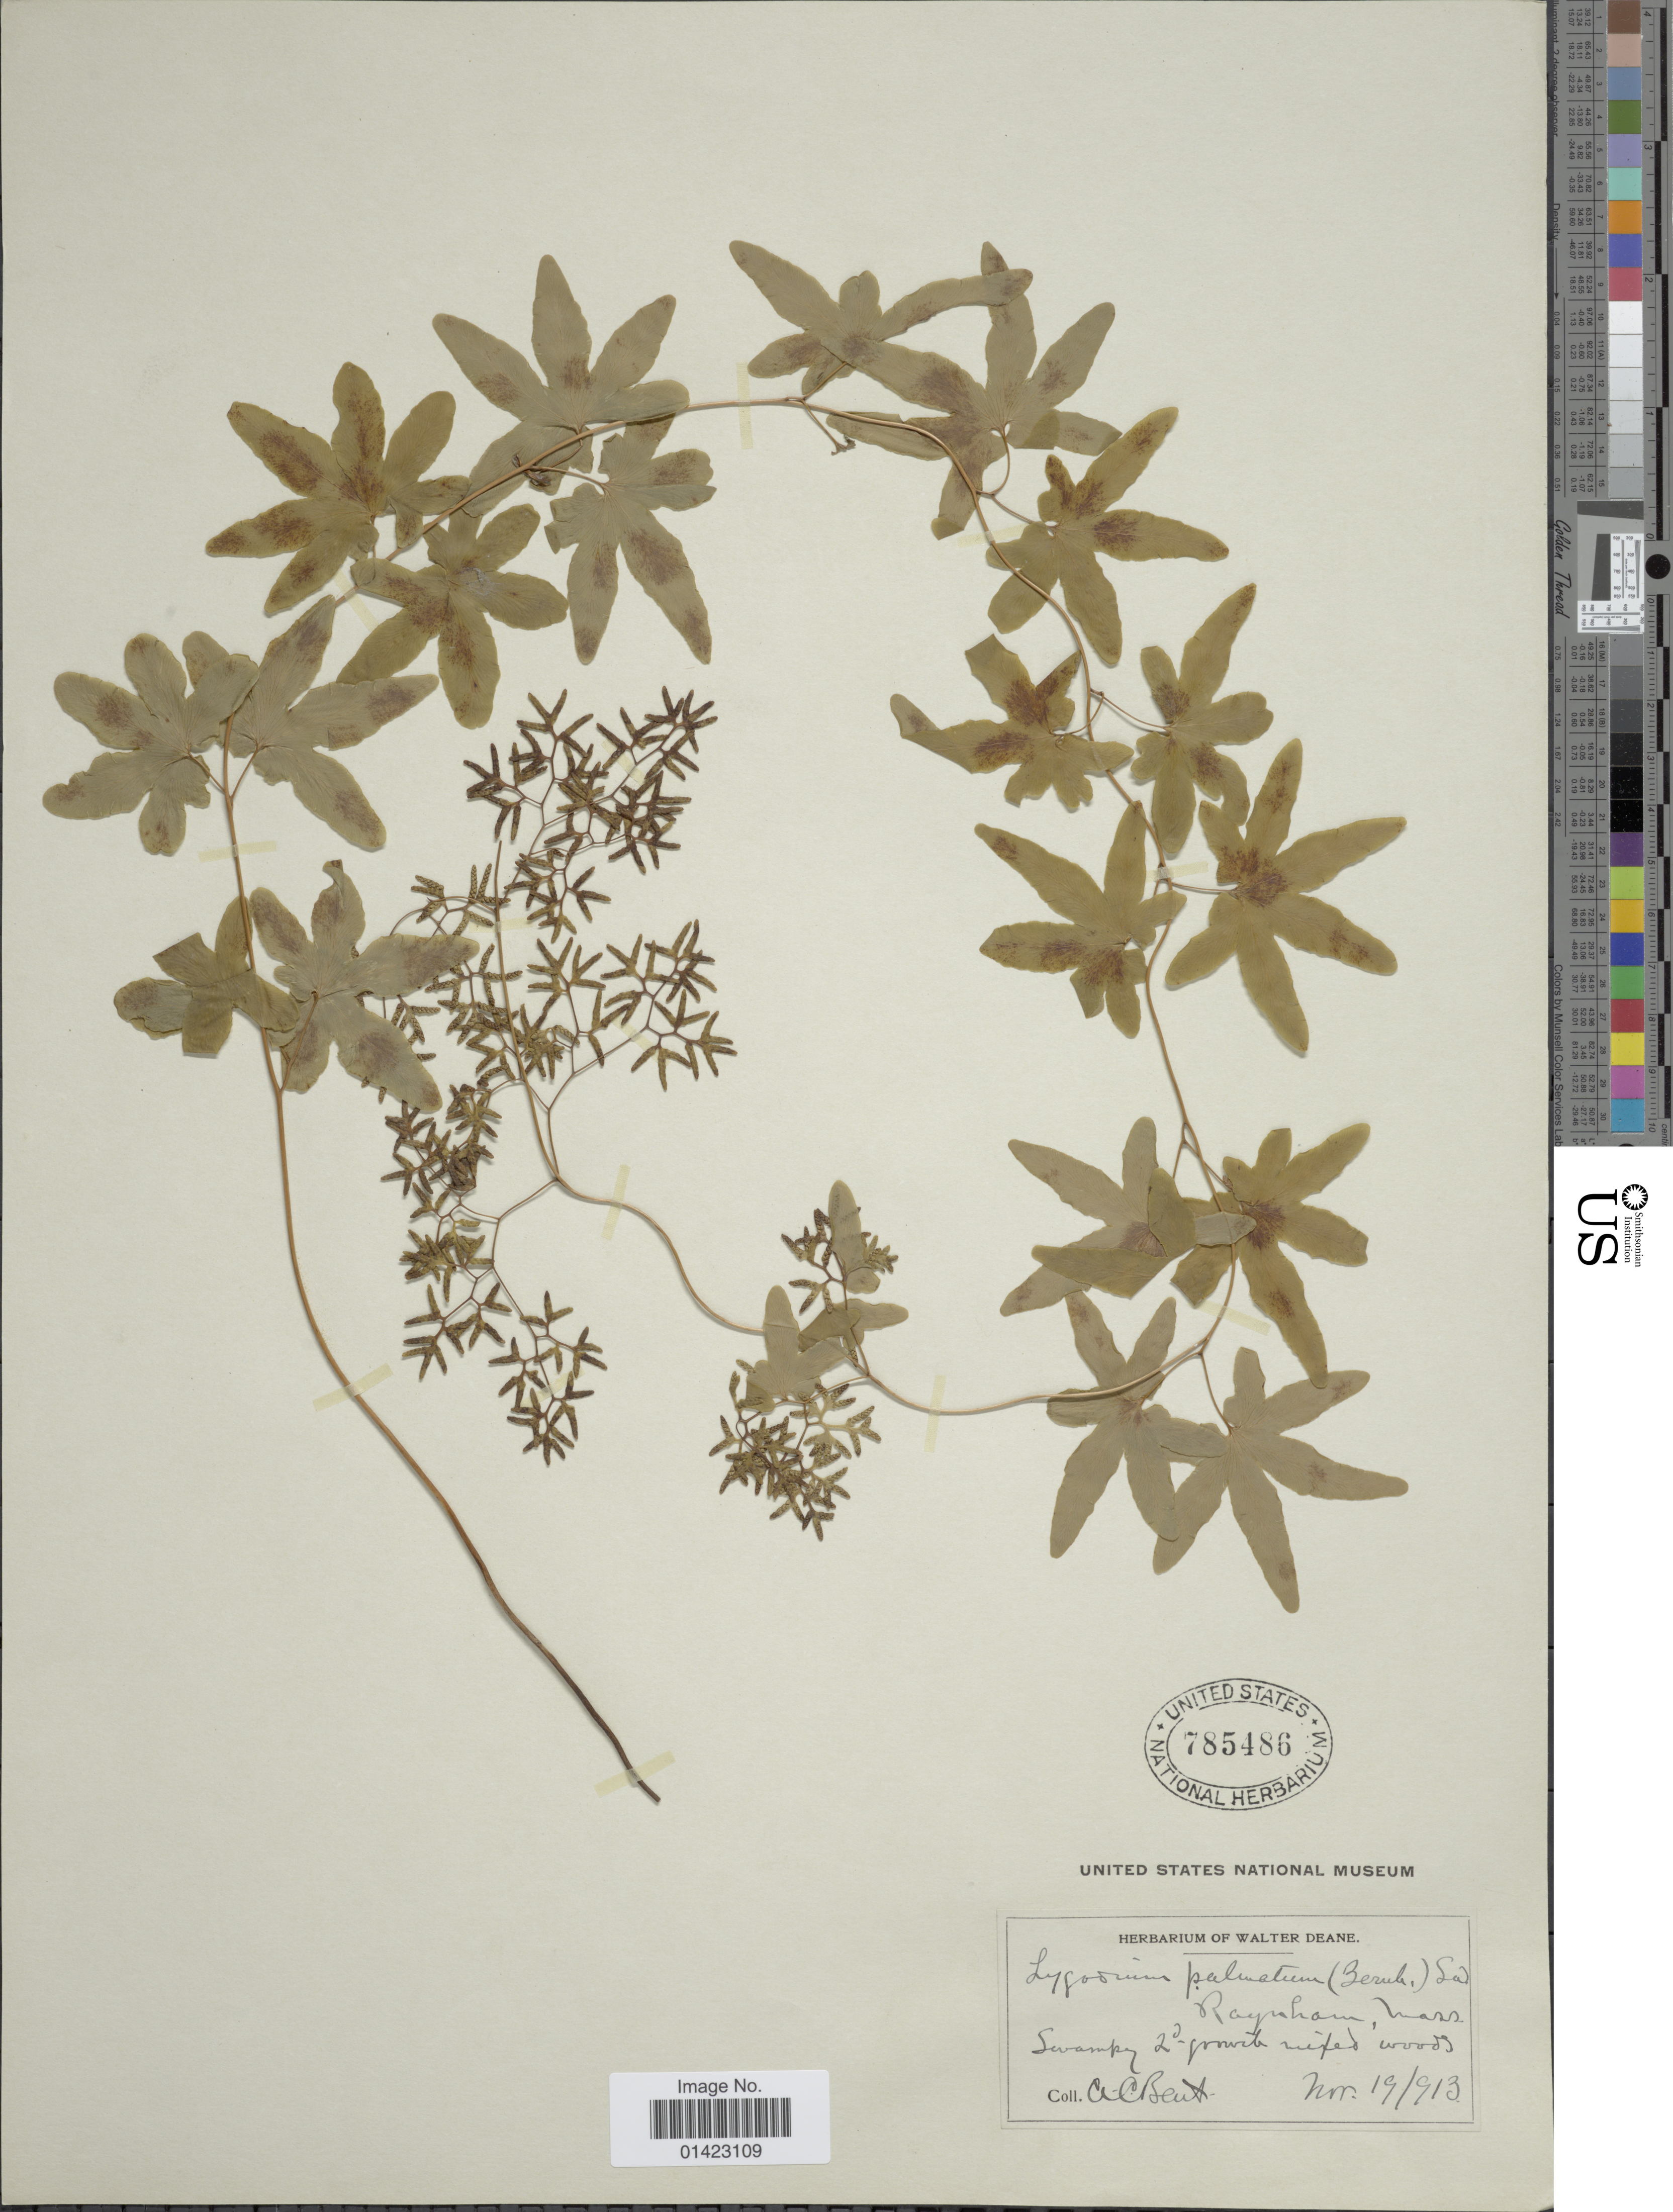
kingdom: Plantae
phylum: Tracheophyta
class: Polypodiopsida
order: Schizaeales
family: Lygodiaceae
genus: Lygodium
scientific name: Lygodium palmatum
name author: (Bernh.) Sw.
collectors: A. Bent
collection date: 1913-11-19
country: United States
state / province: Massachusetts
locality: Raynham, Mass.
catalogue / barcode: US 785486